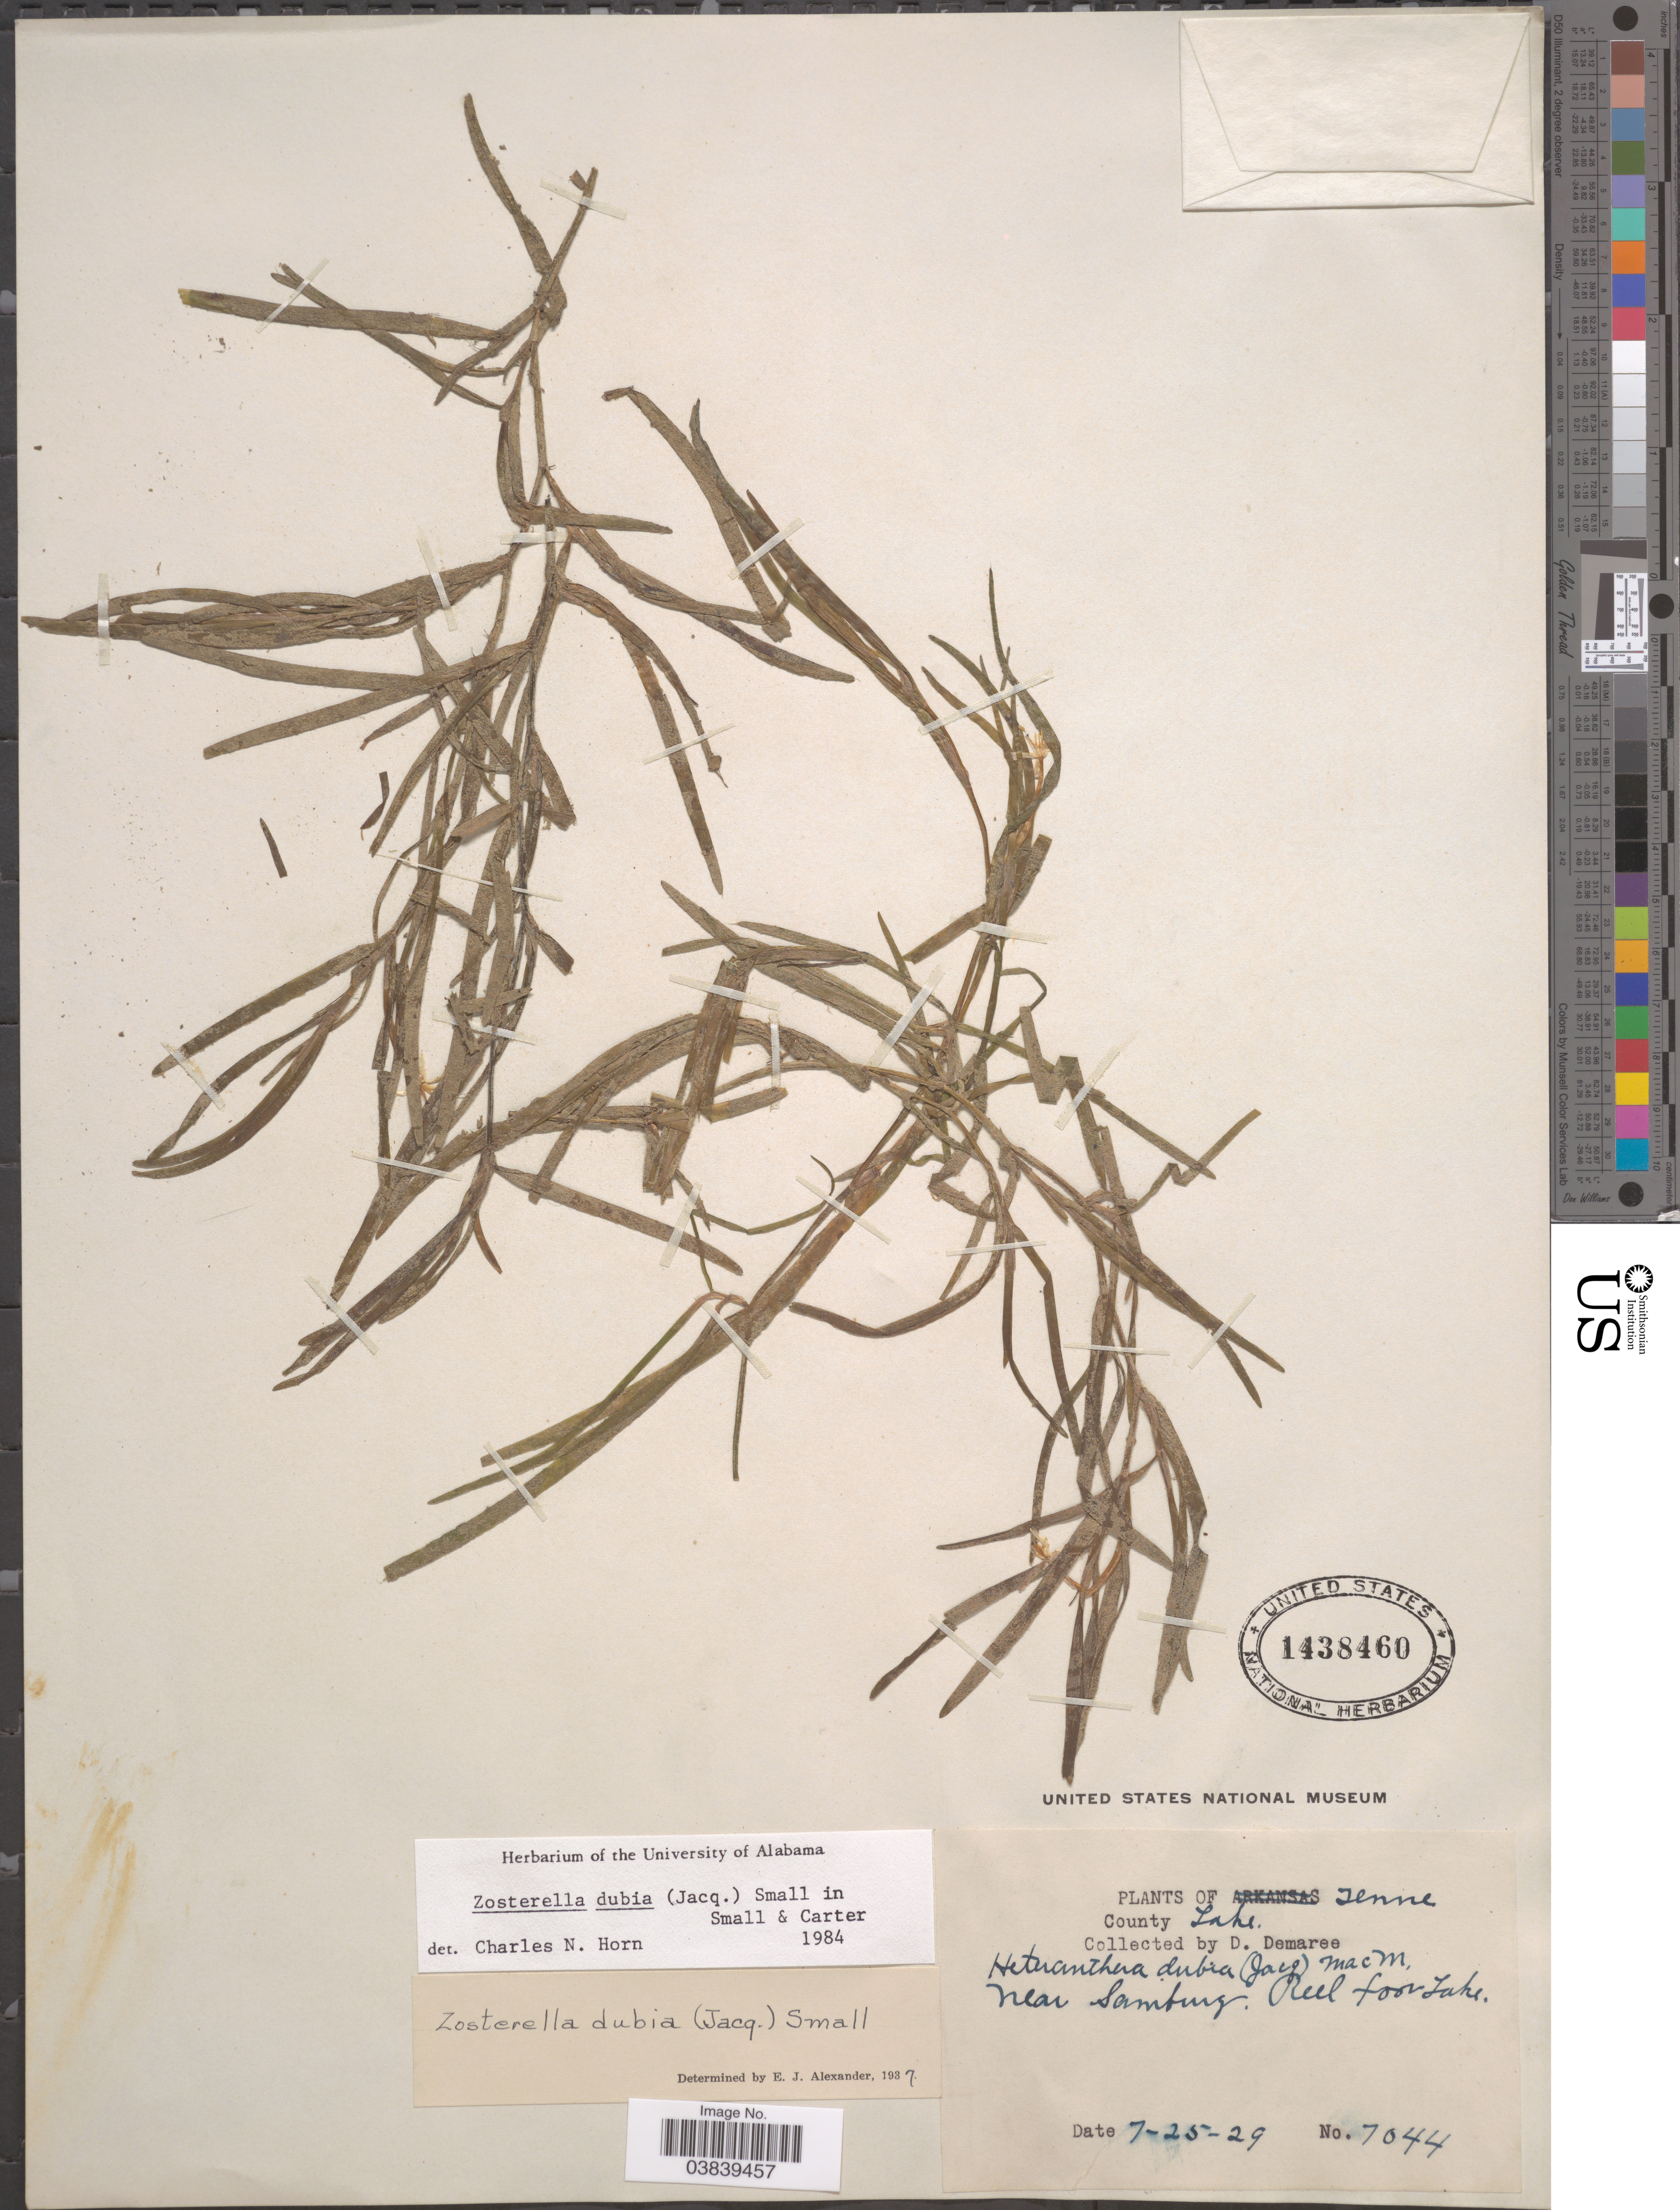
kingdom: Plantae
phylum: Tracheophyta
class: Liliopsida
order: Commelinales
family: Pontederiaceae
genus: Heteranthera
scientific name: Heteranthera dubia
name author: (Jacq.) MacMill.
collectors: D. Demaree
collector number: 7044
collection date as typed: Transcribed d/m/y: 25/7/29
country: United States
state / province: Tennessee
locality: County Lake. Near Samburg, Reel Foot Lake.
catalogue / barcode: US 1438460